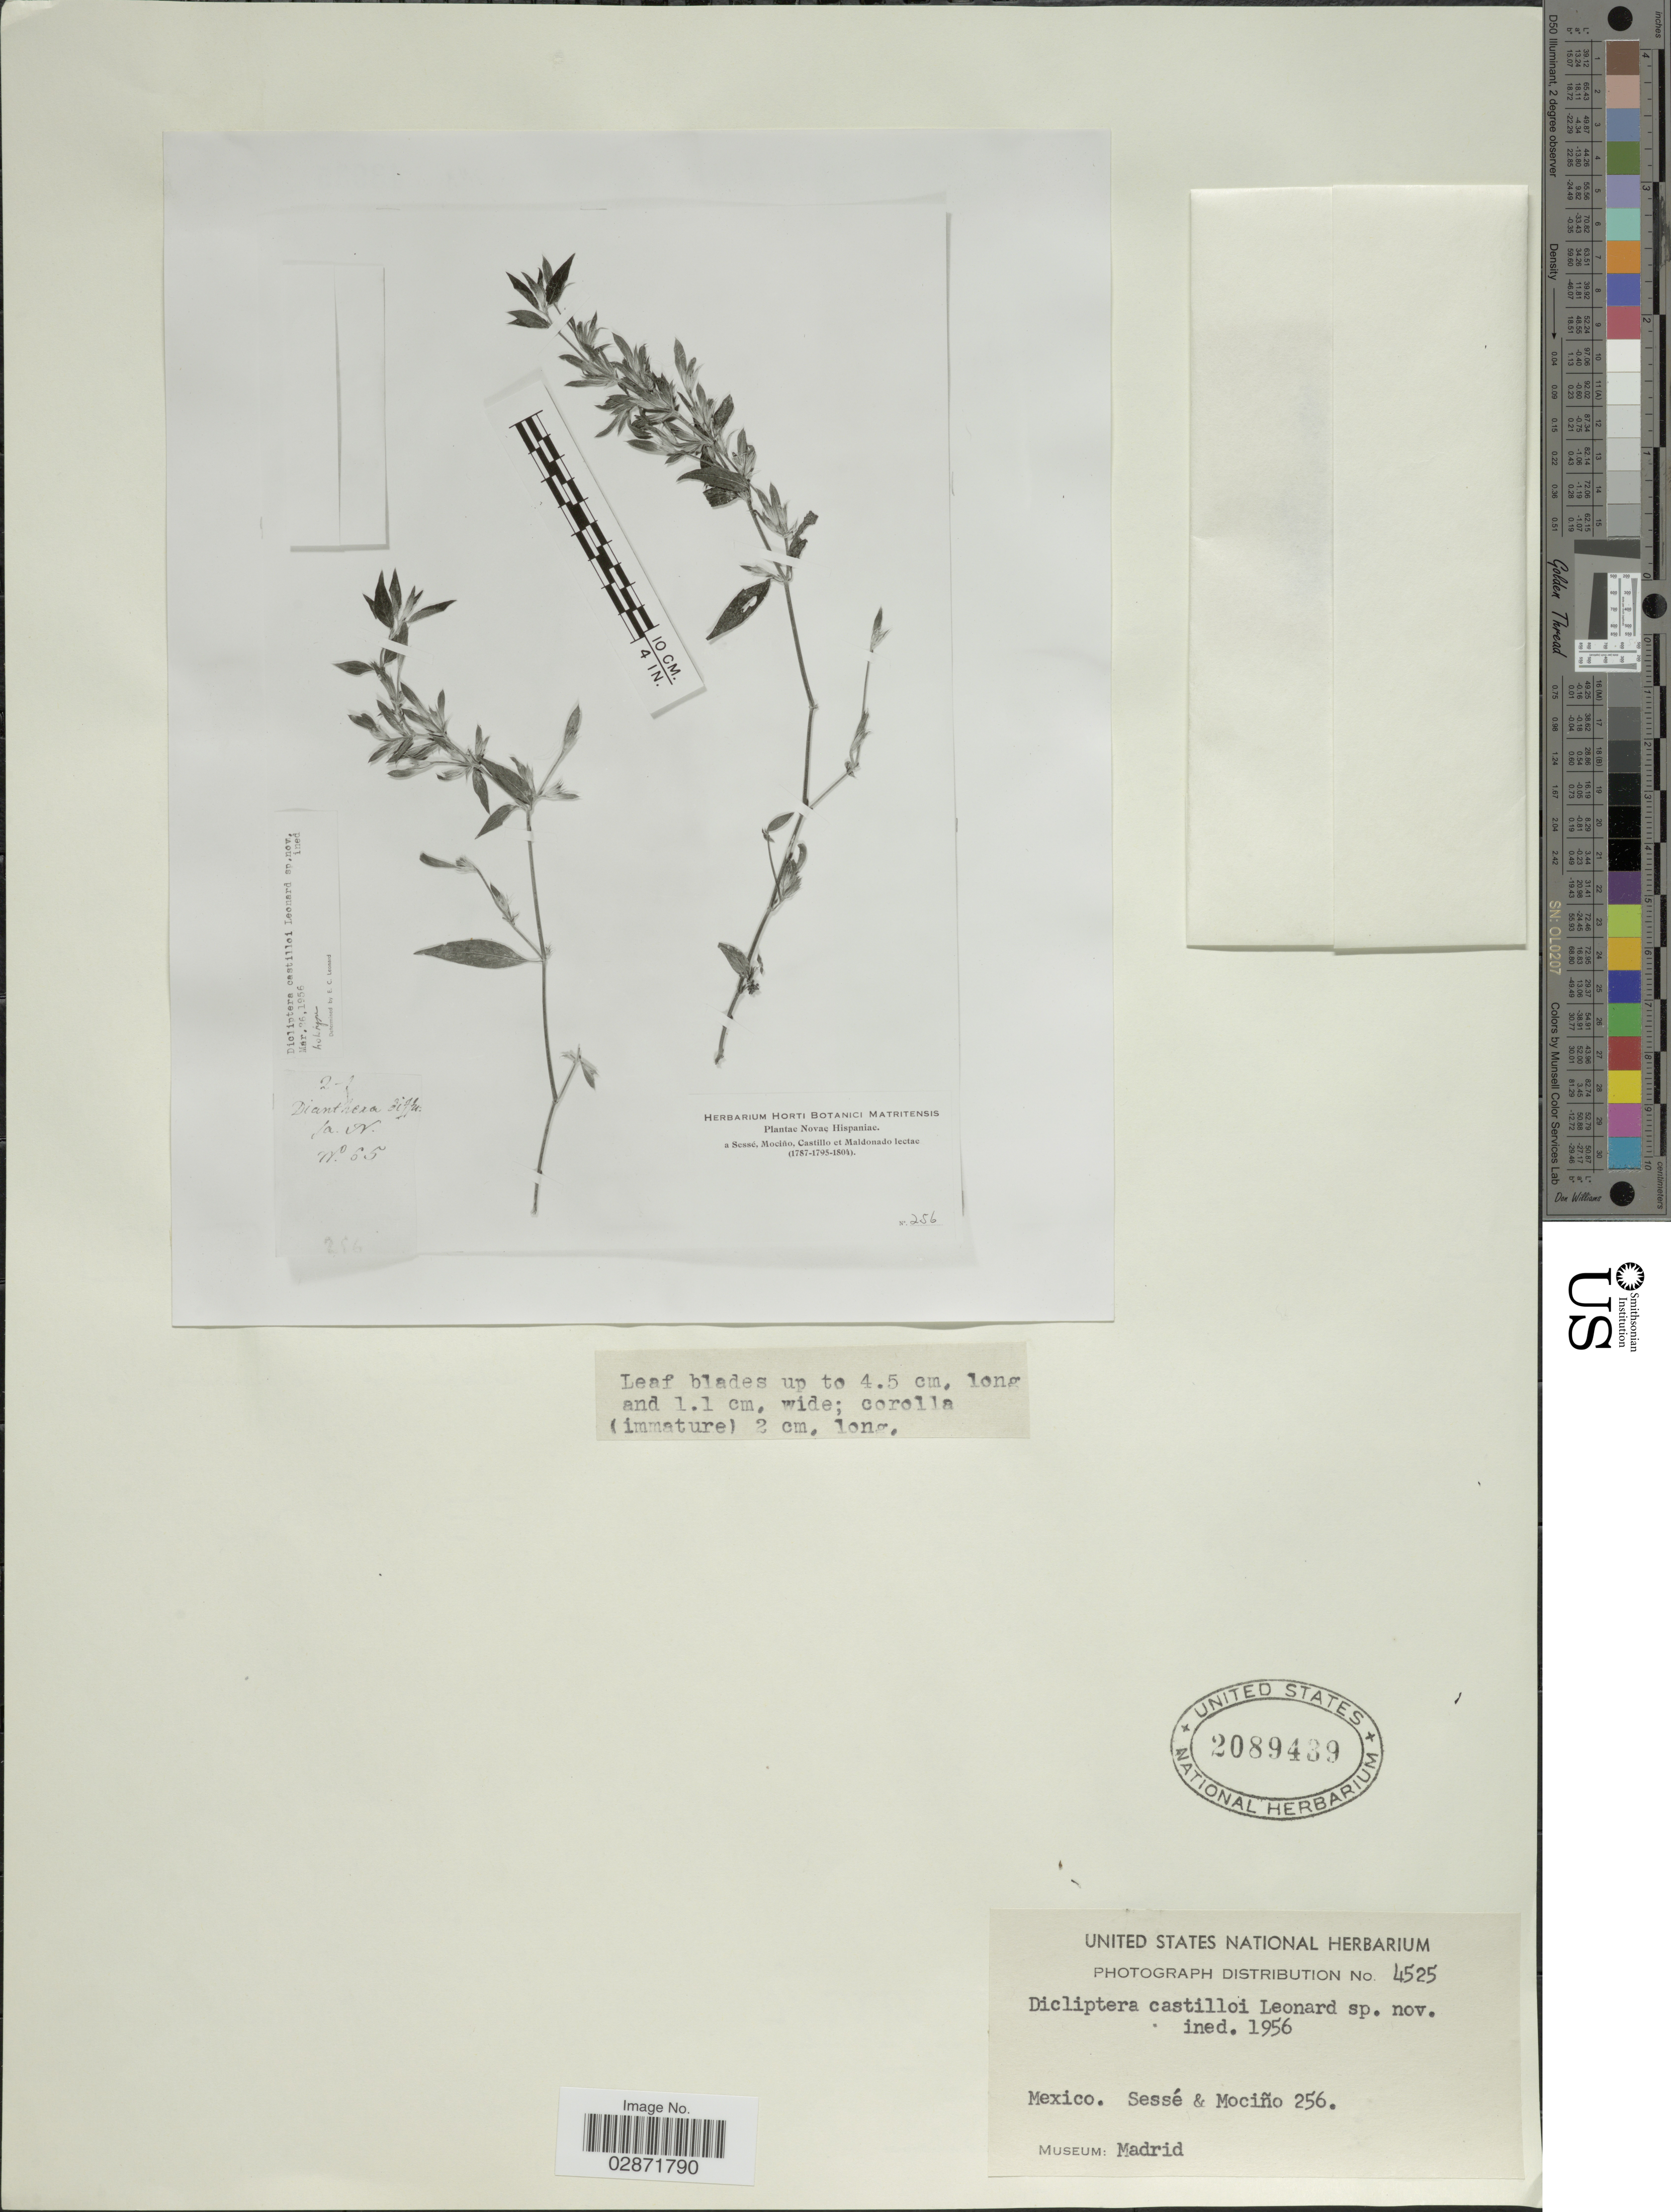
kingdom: Plantae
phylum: Tracheophyta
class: Magnoliopsida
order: Lamiales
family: Acanthaceae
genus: Dicliptera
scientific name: Dicliptera sp.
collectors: Sessé, --, Mociño, Castillo, -- & Maldonado, --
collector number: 256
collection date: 1787/1804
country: Mexico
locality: Novae Hispaniae.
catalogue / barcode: US 2089439